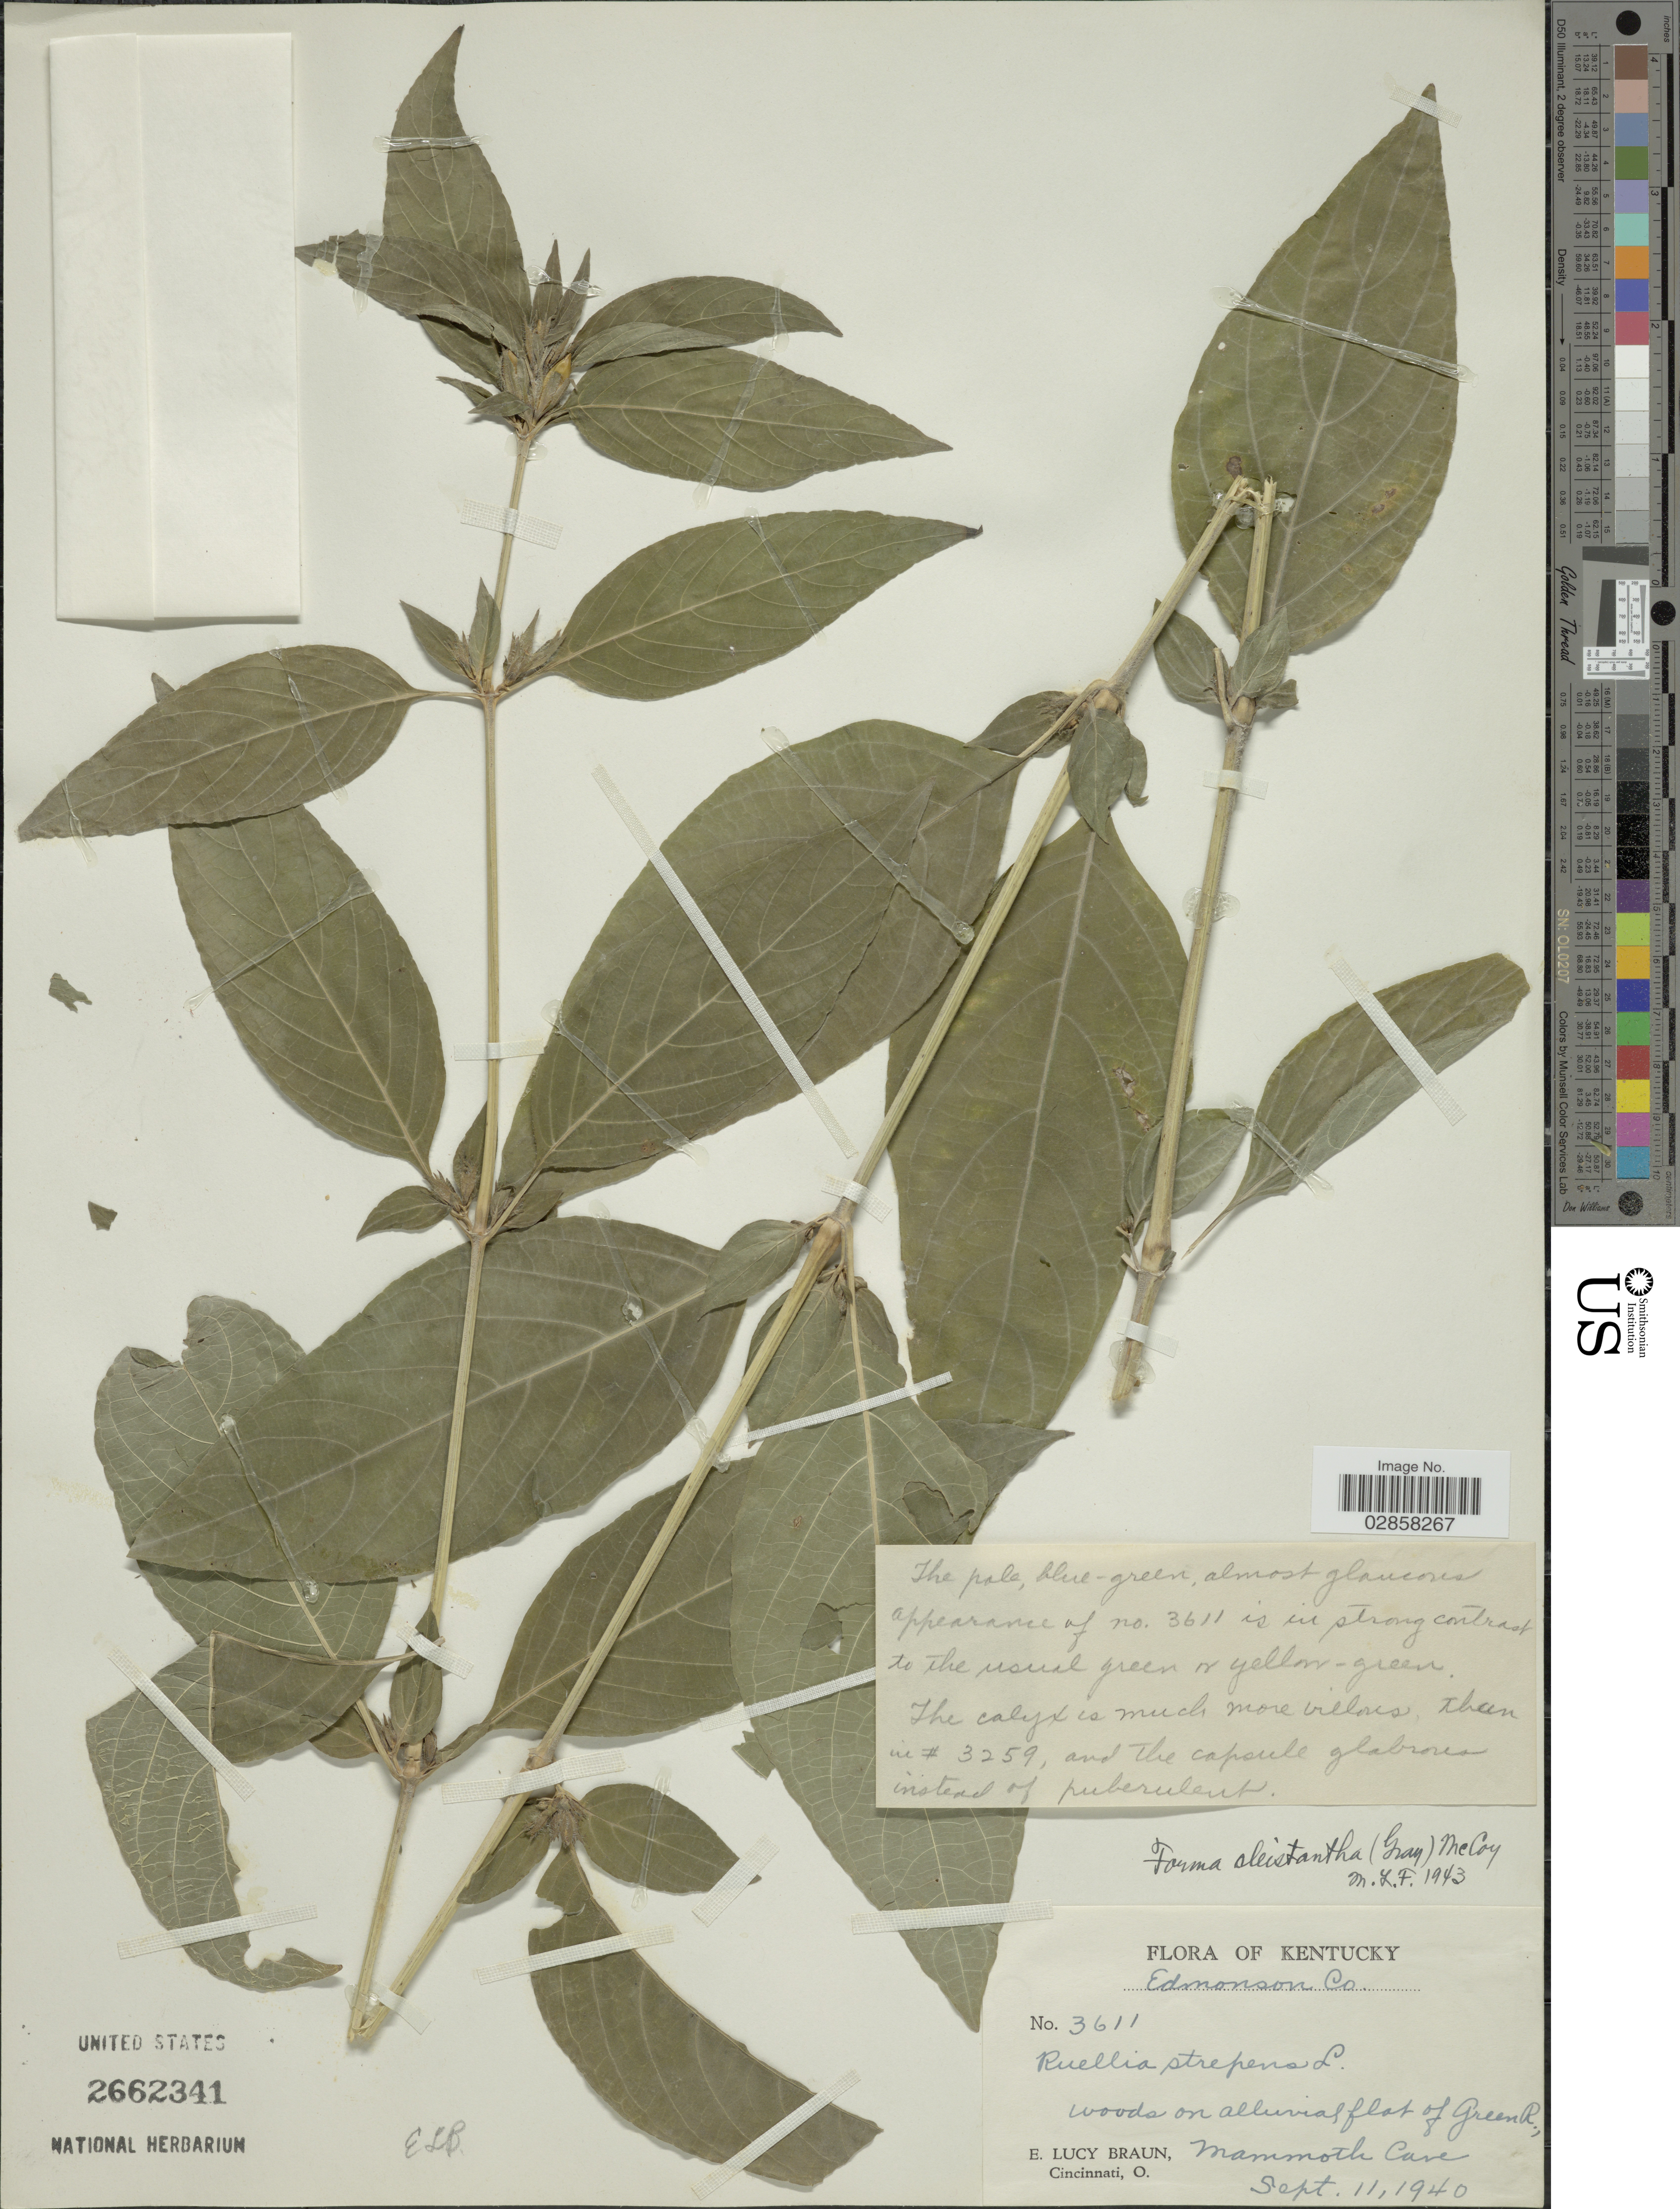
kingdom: Plantae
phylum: Tracheophyta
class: Magnoliopsida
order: Lamiales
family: Acanthaceae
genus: Ruellia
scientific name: Ruellia strepens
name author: L.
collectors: E. L. Braun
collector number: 3611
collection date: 1940-09-11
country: United States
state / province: Kentucky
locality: Edmonson Co. Woods on alluvial flat of Green R. Mammoth Cave.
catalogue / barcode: US 2662341